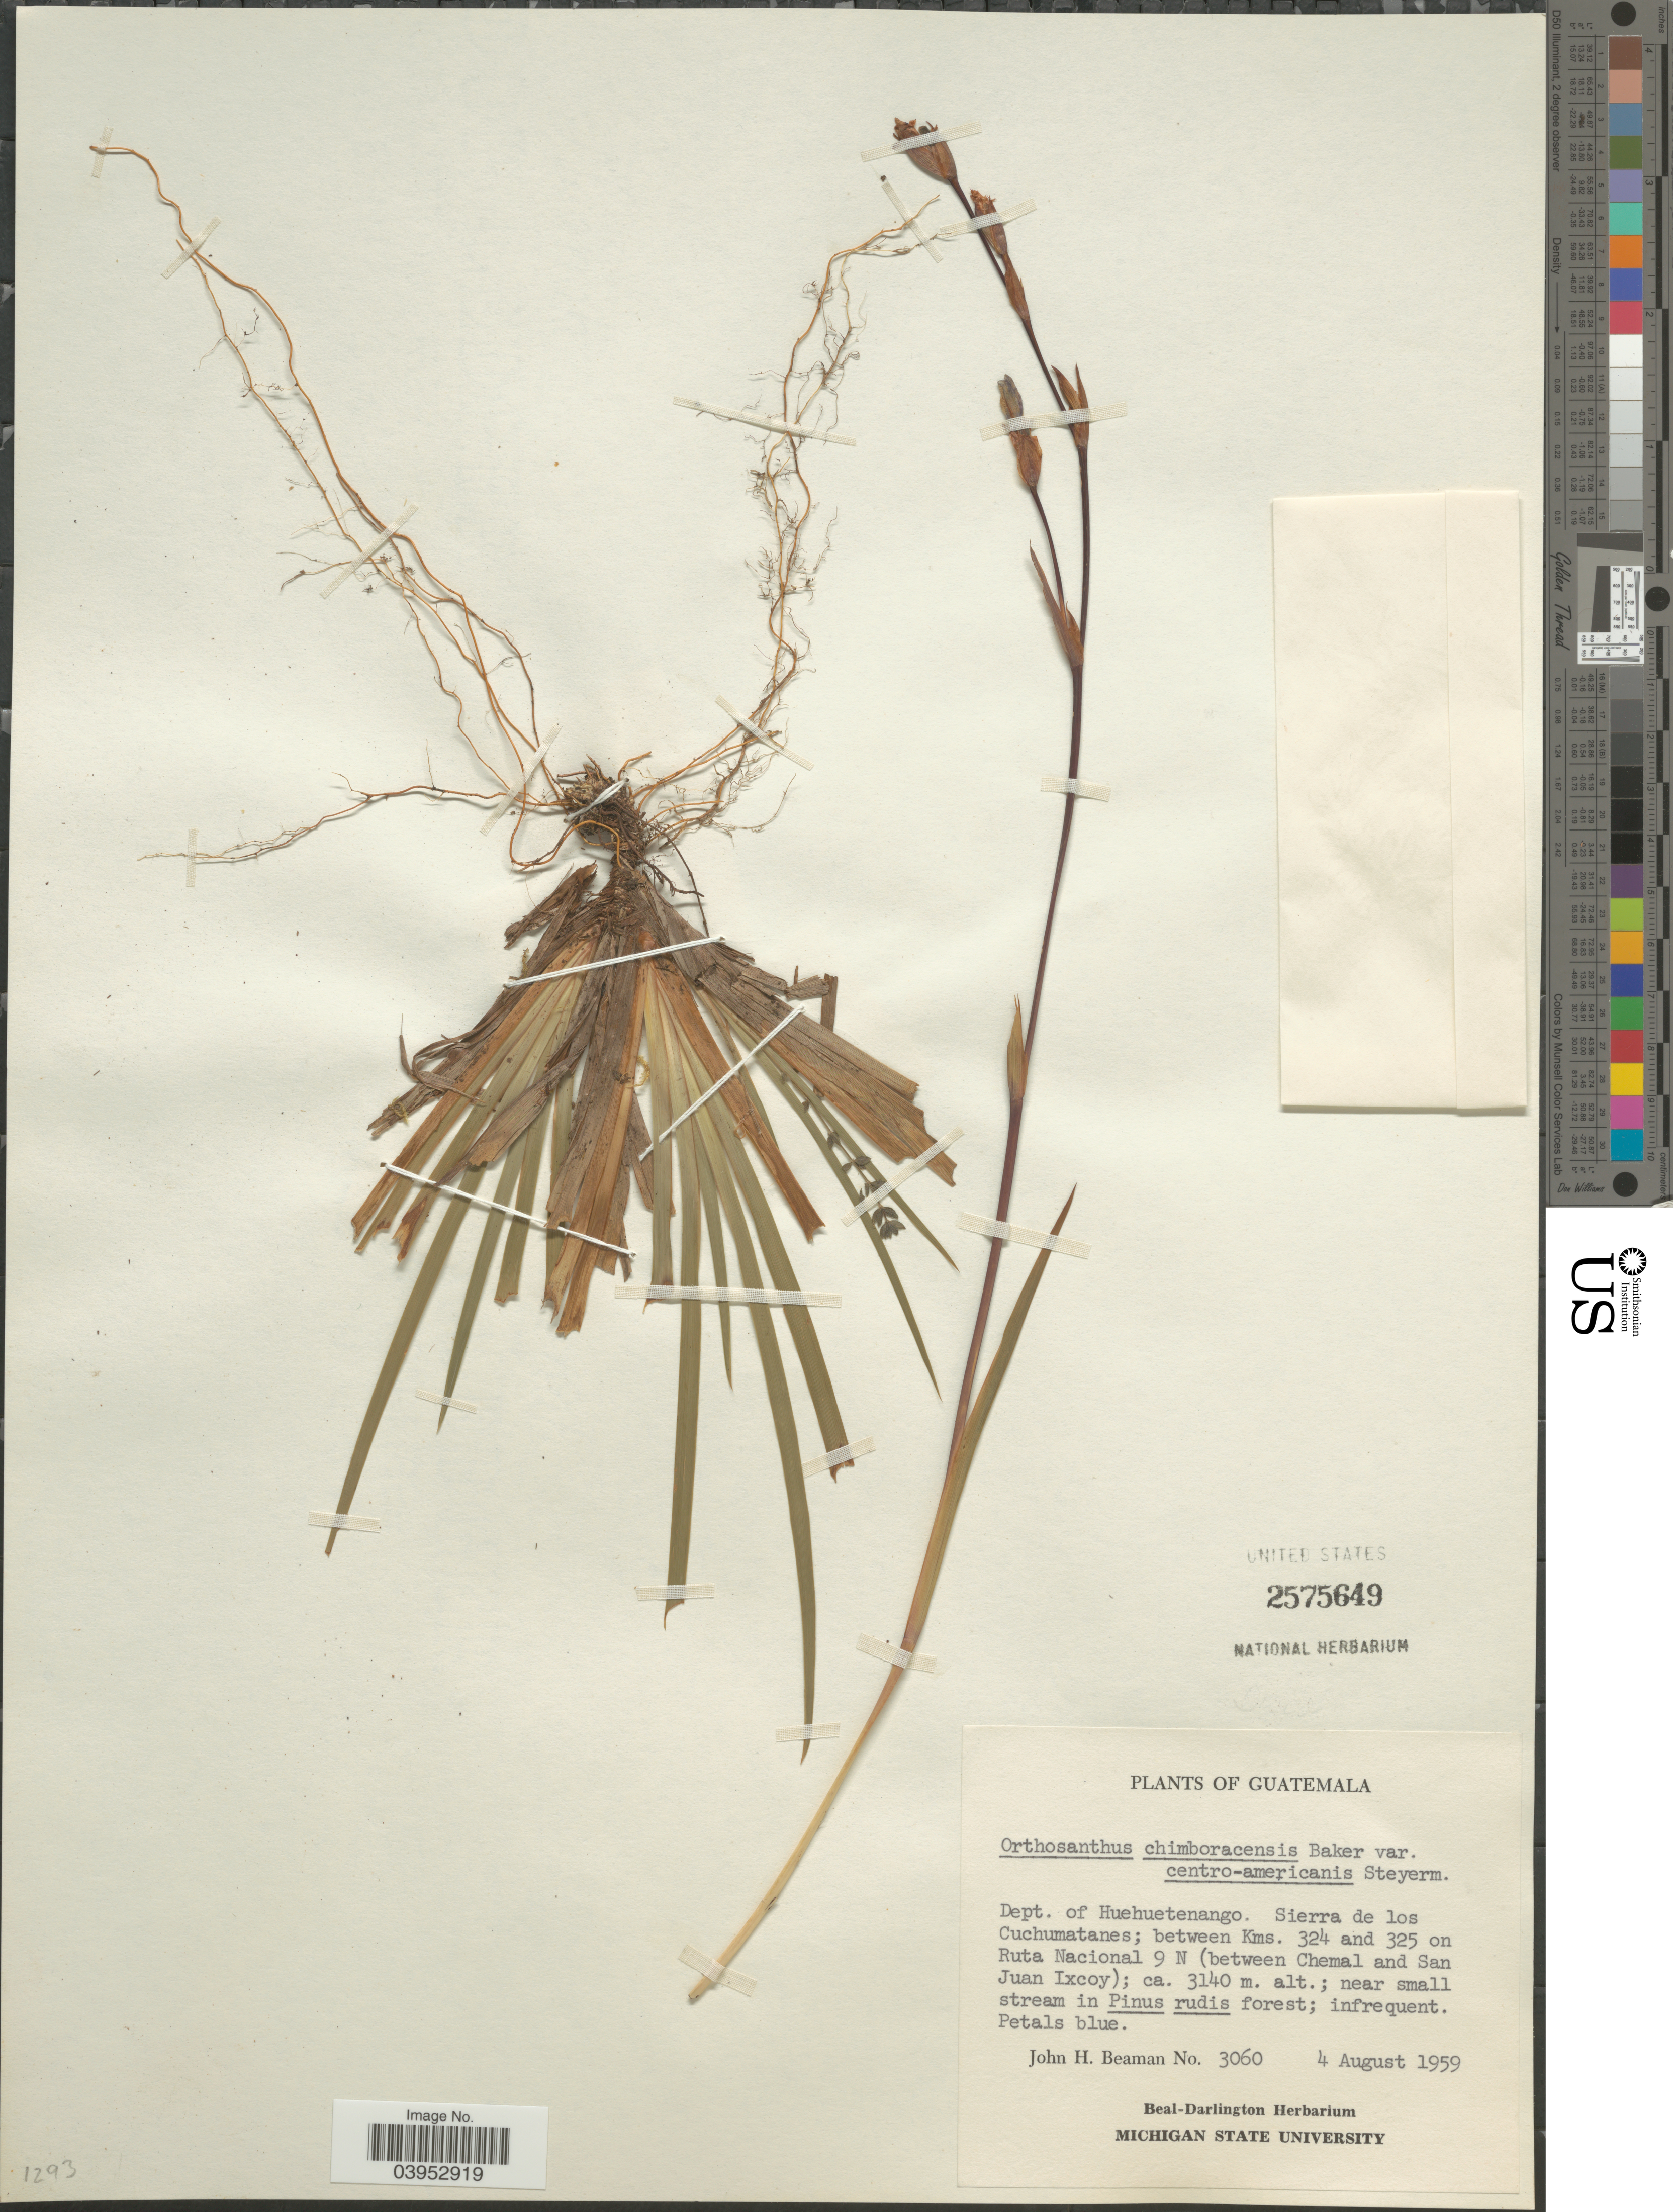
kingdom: Plantae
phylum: Tracheophyta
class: Liliopsida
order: Asparagales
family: Iridaceae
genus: Orthrosanthus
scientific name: Orthrosanthus chimboracensis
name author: (Kunth) Baker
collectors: J. H. Beaman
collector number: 3060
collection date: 1959-08-04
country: Guatemala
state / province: Huehuetenango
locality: Dept. of Huehuetenango. Sierra de los Cuchumatanes; between Kms. 324 and 325 on Ruta Nacional 9 N (between Chemal and San Juan Ixcoy).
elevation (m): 3140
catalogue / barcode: US 2575649